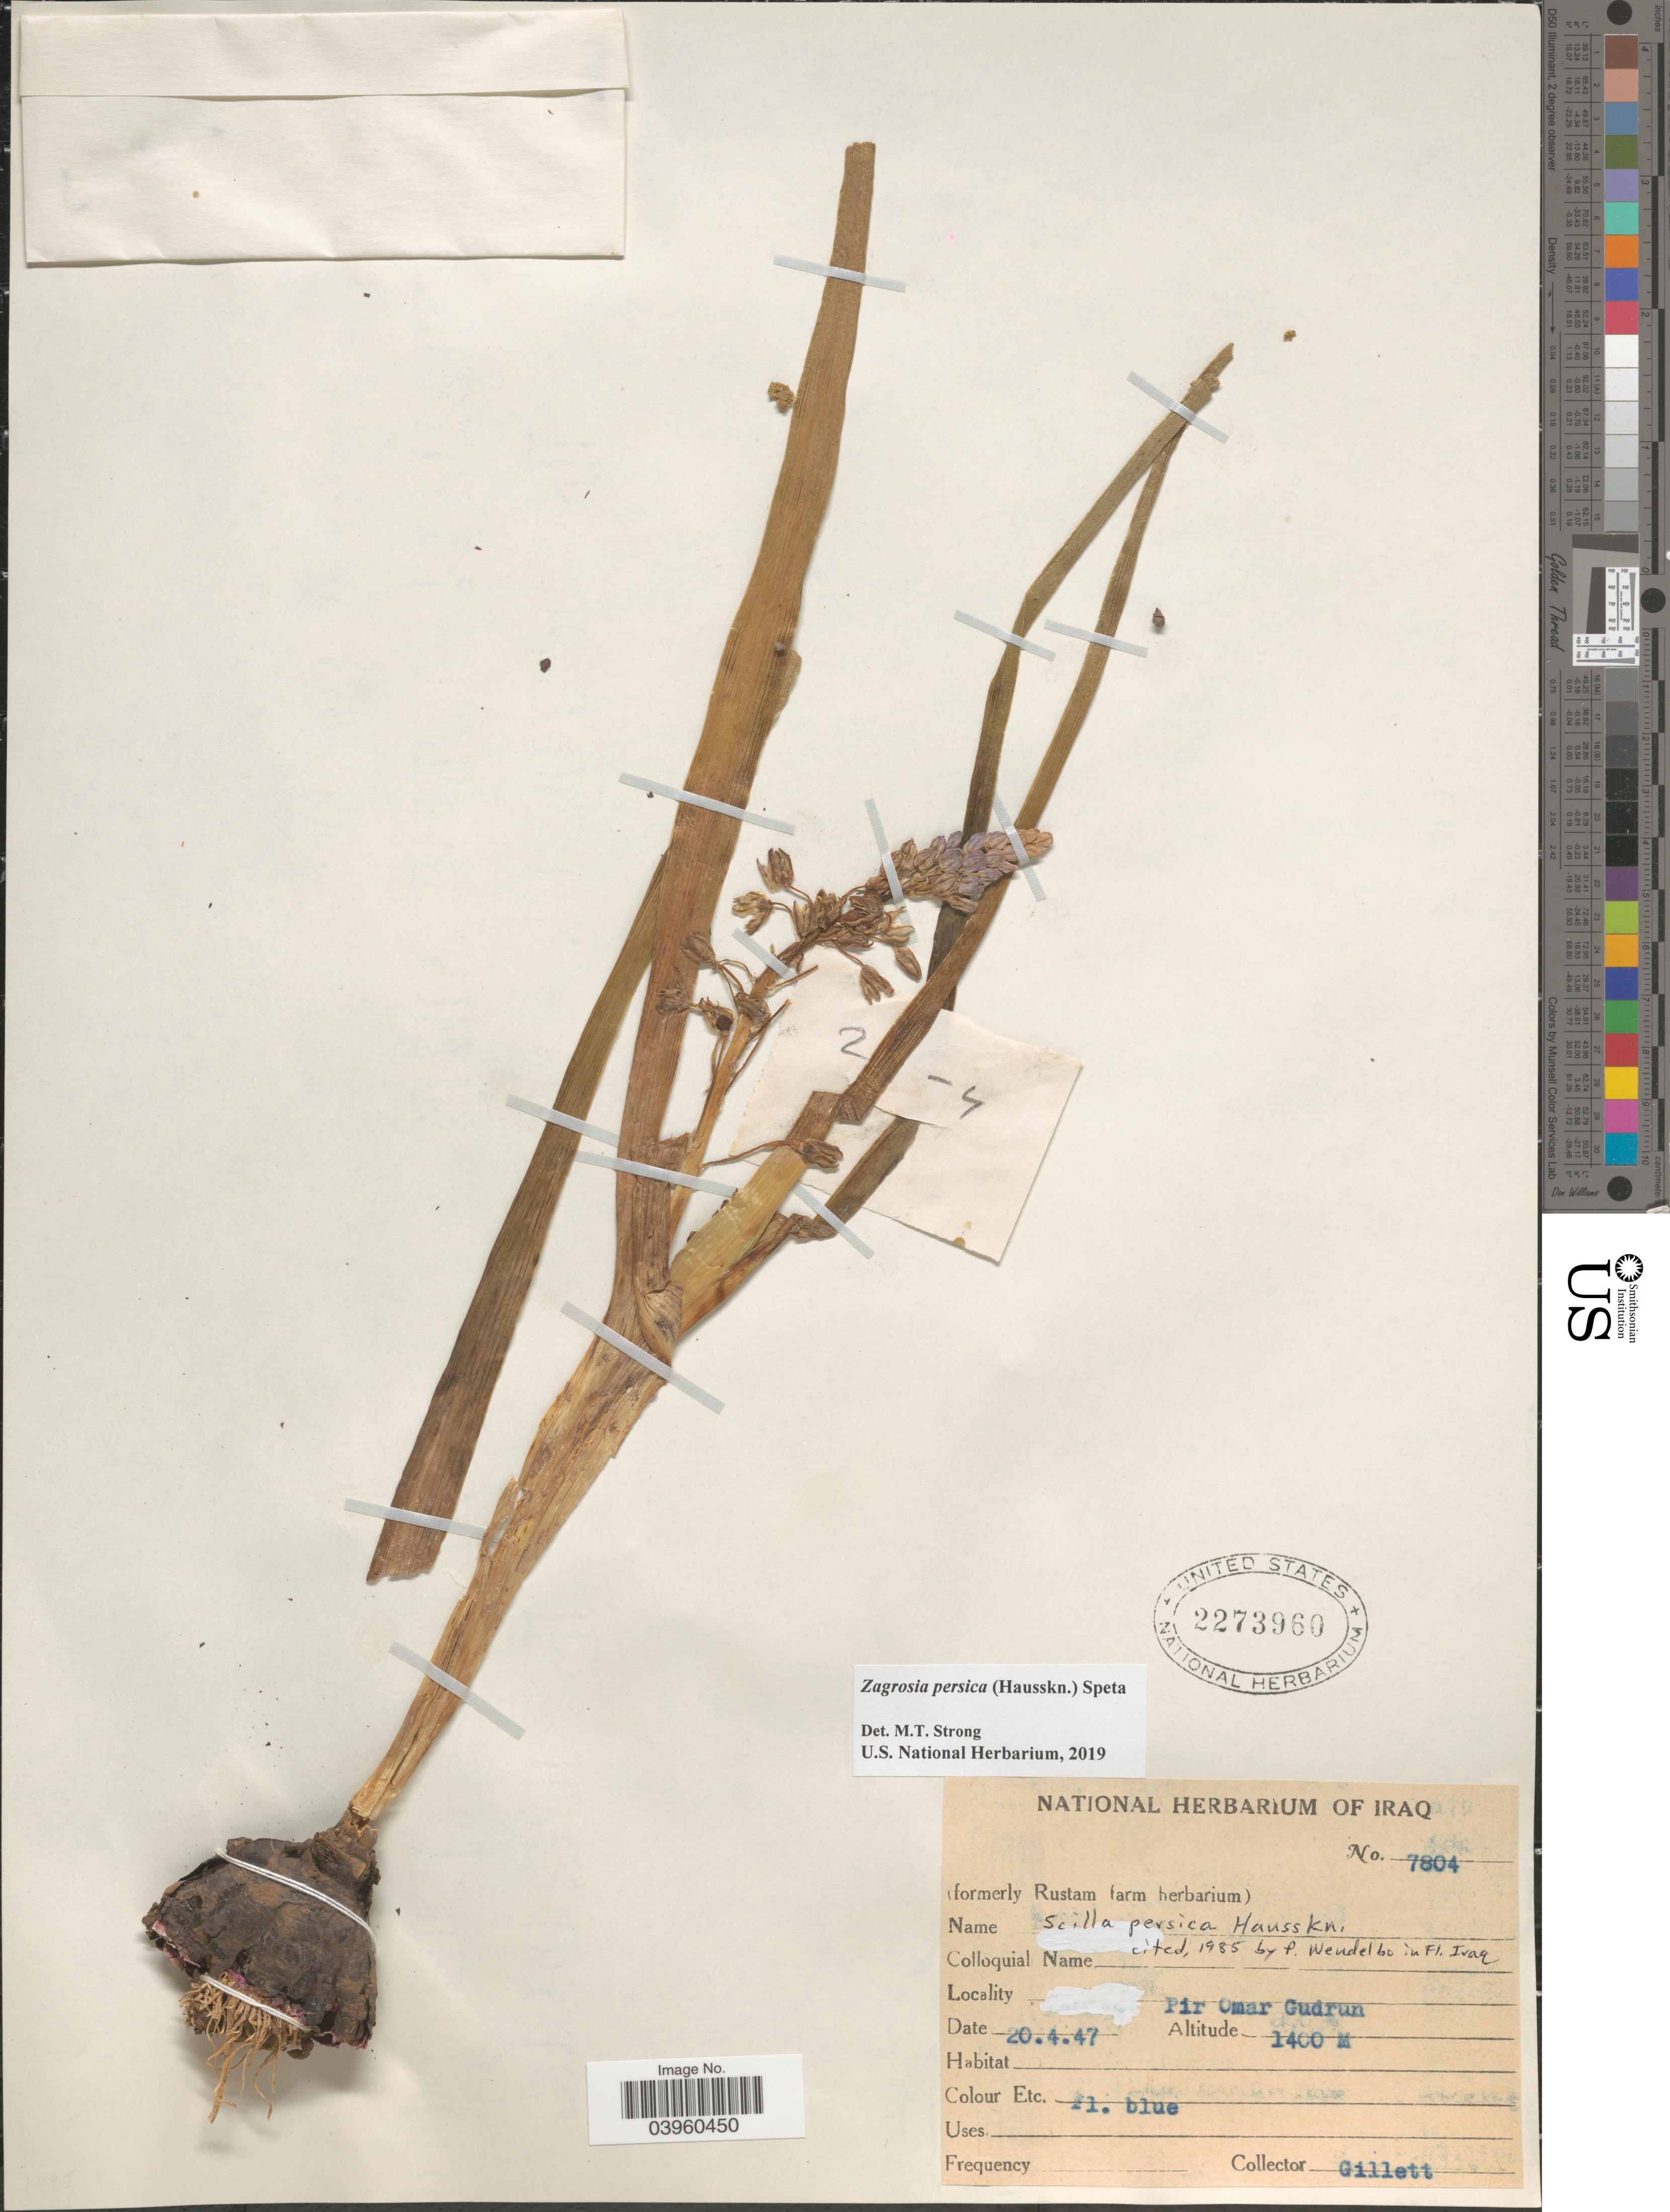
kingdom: Plantae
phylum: Tracheophyta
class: Liliopsida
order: Asparagales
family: Asparagaceae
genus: Zagrosia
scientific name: Zagrosia persica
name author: (Hausskn.) Speta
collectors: Gillett, --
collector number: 7804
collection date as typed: Transcribed d/m/y: 20/4/47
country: Iraq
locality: Pir Omar Gudrun.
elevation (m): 1400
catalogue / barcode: US 2273960